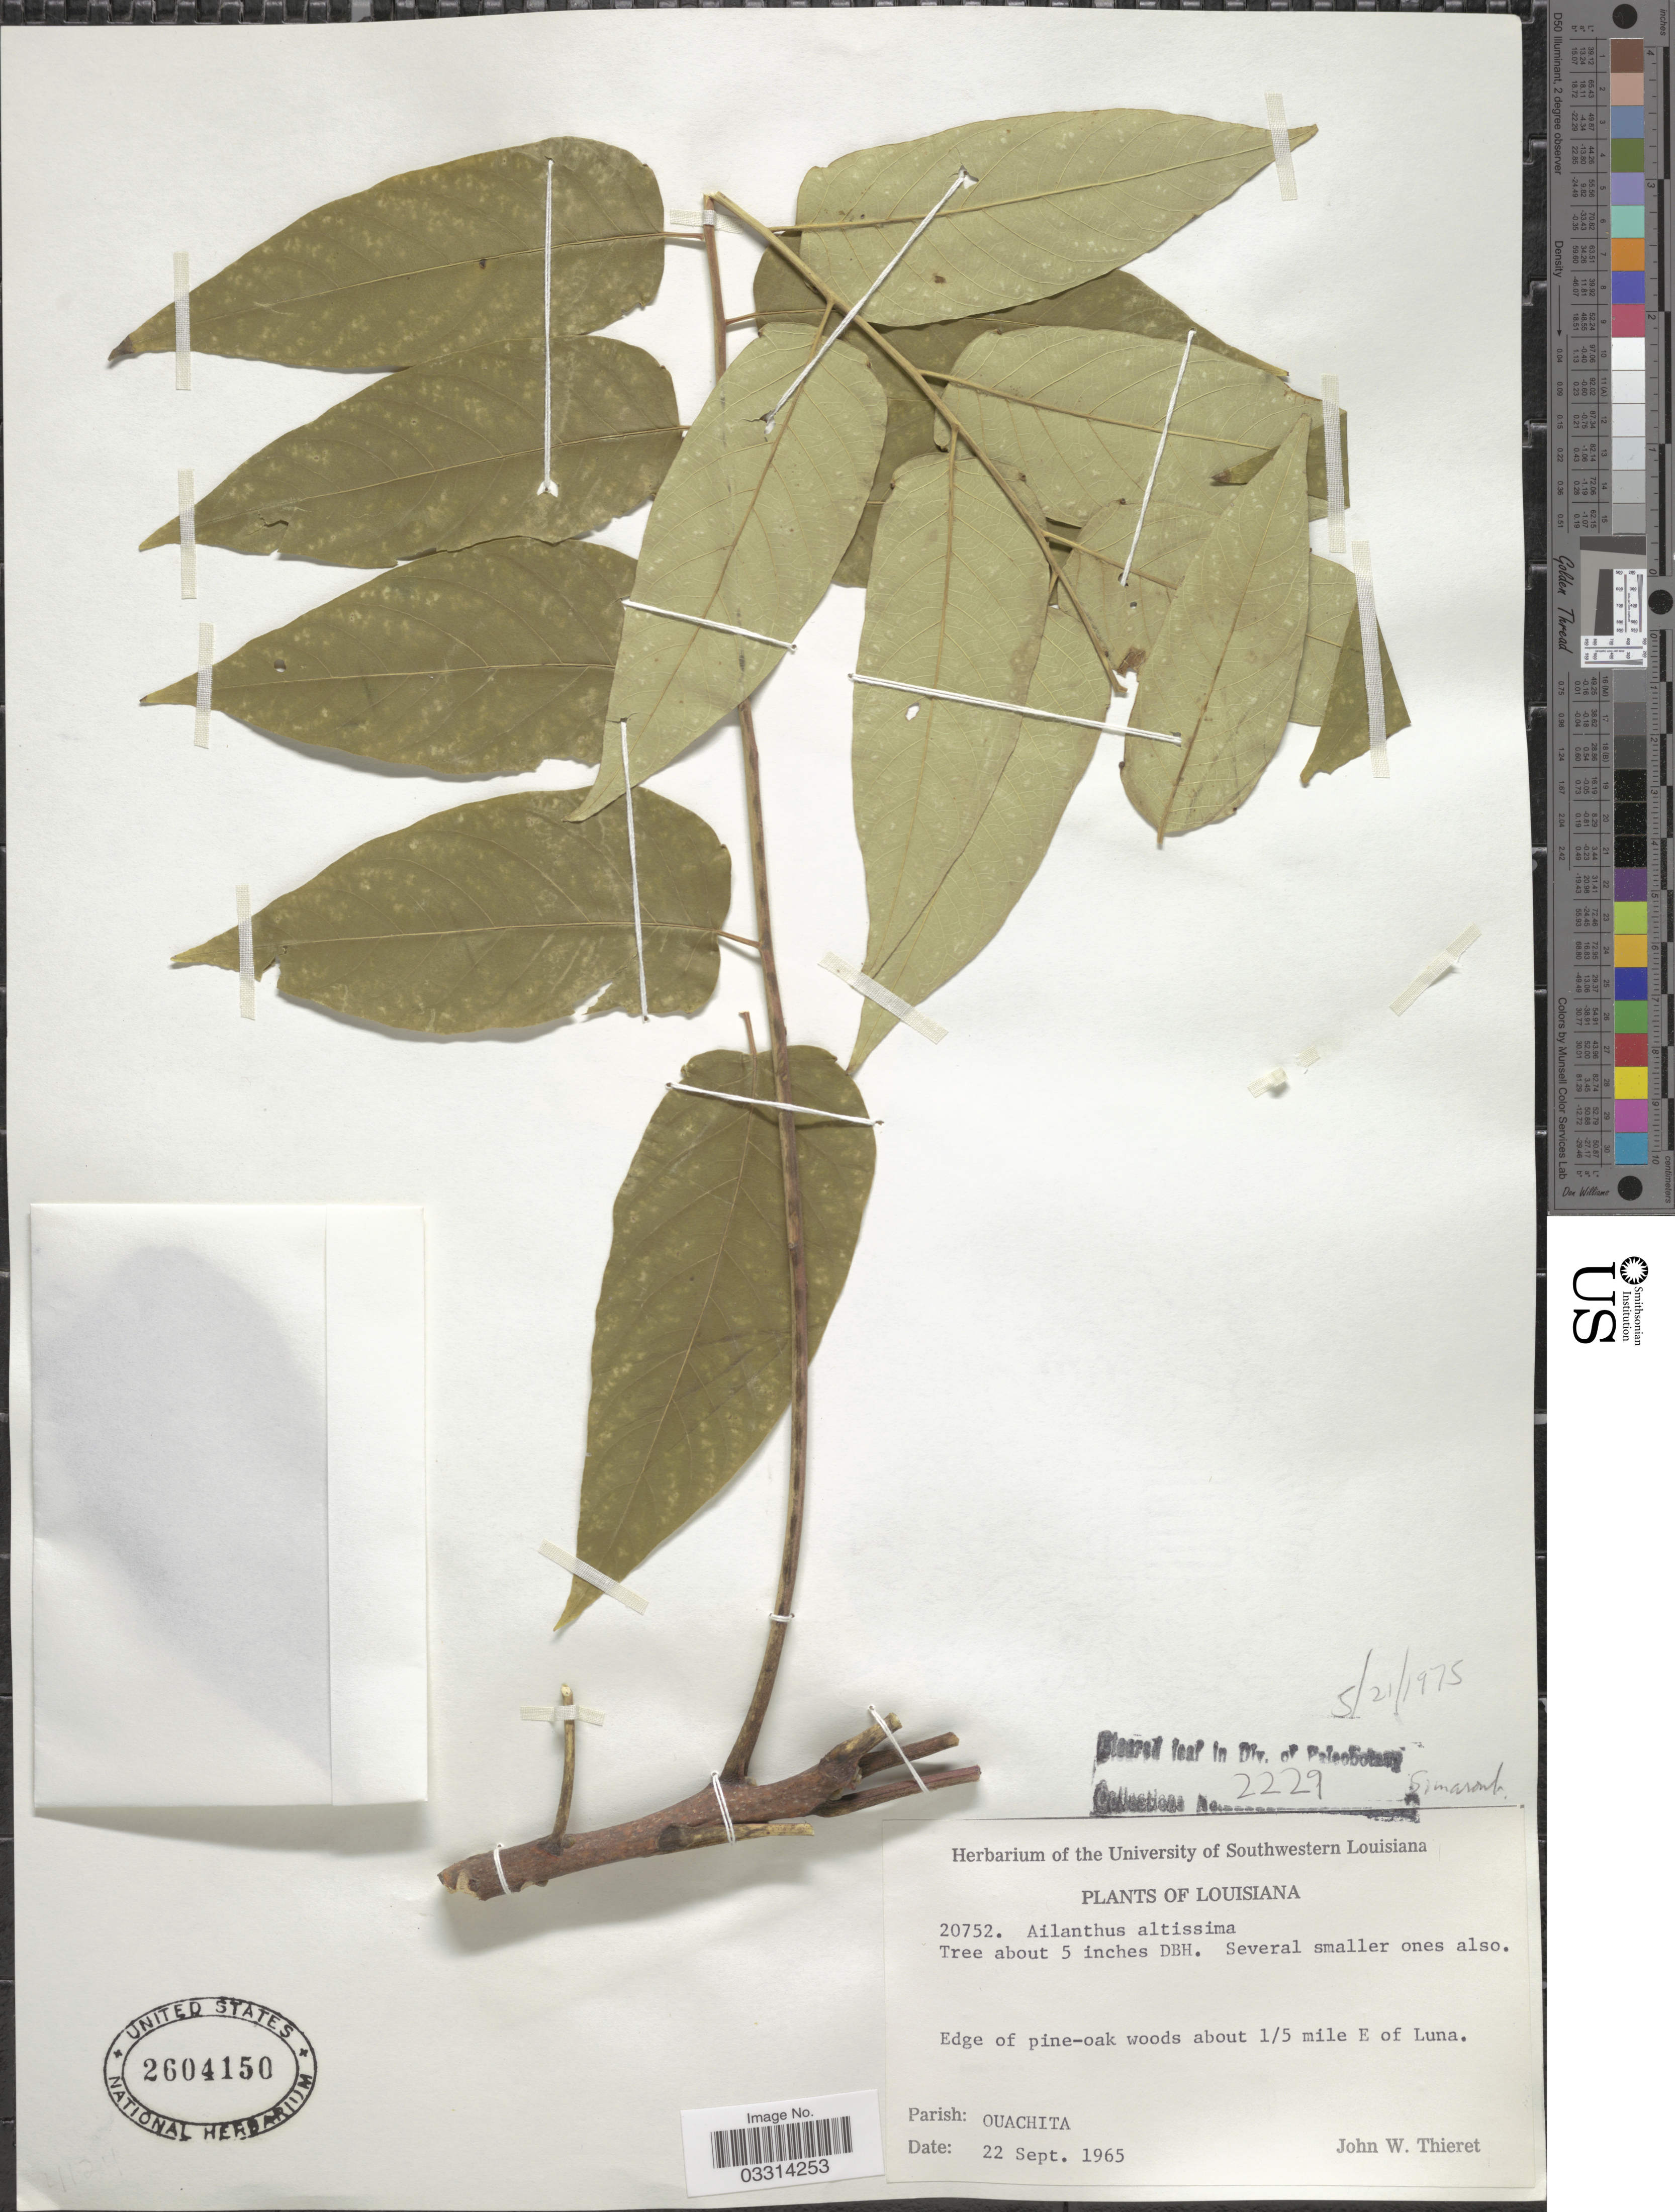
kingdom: Plantae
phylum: Tracheophyta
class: Magnoliopsida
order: Sapindales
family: Simaroubaceae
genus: Ailanthus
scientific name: Ailanthus altissima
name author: (Mill.) Swingle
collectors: J. W. Thieret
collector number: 20752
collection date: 1965-09-22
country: United States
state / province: Louisiana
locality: Edge of pine-oak woods about 1/5 mile E of Luna. Parish: Ouachita.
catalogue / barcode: US 2604150